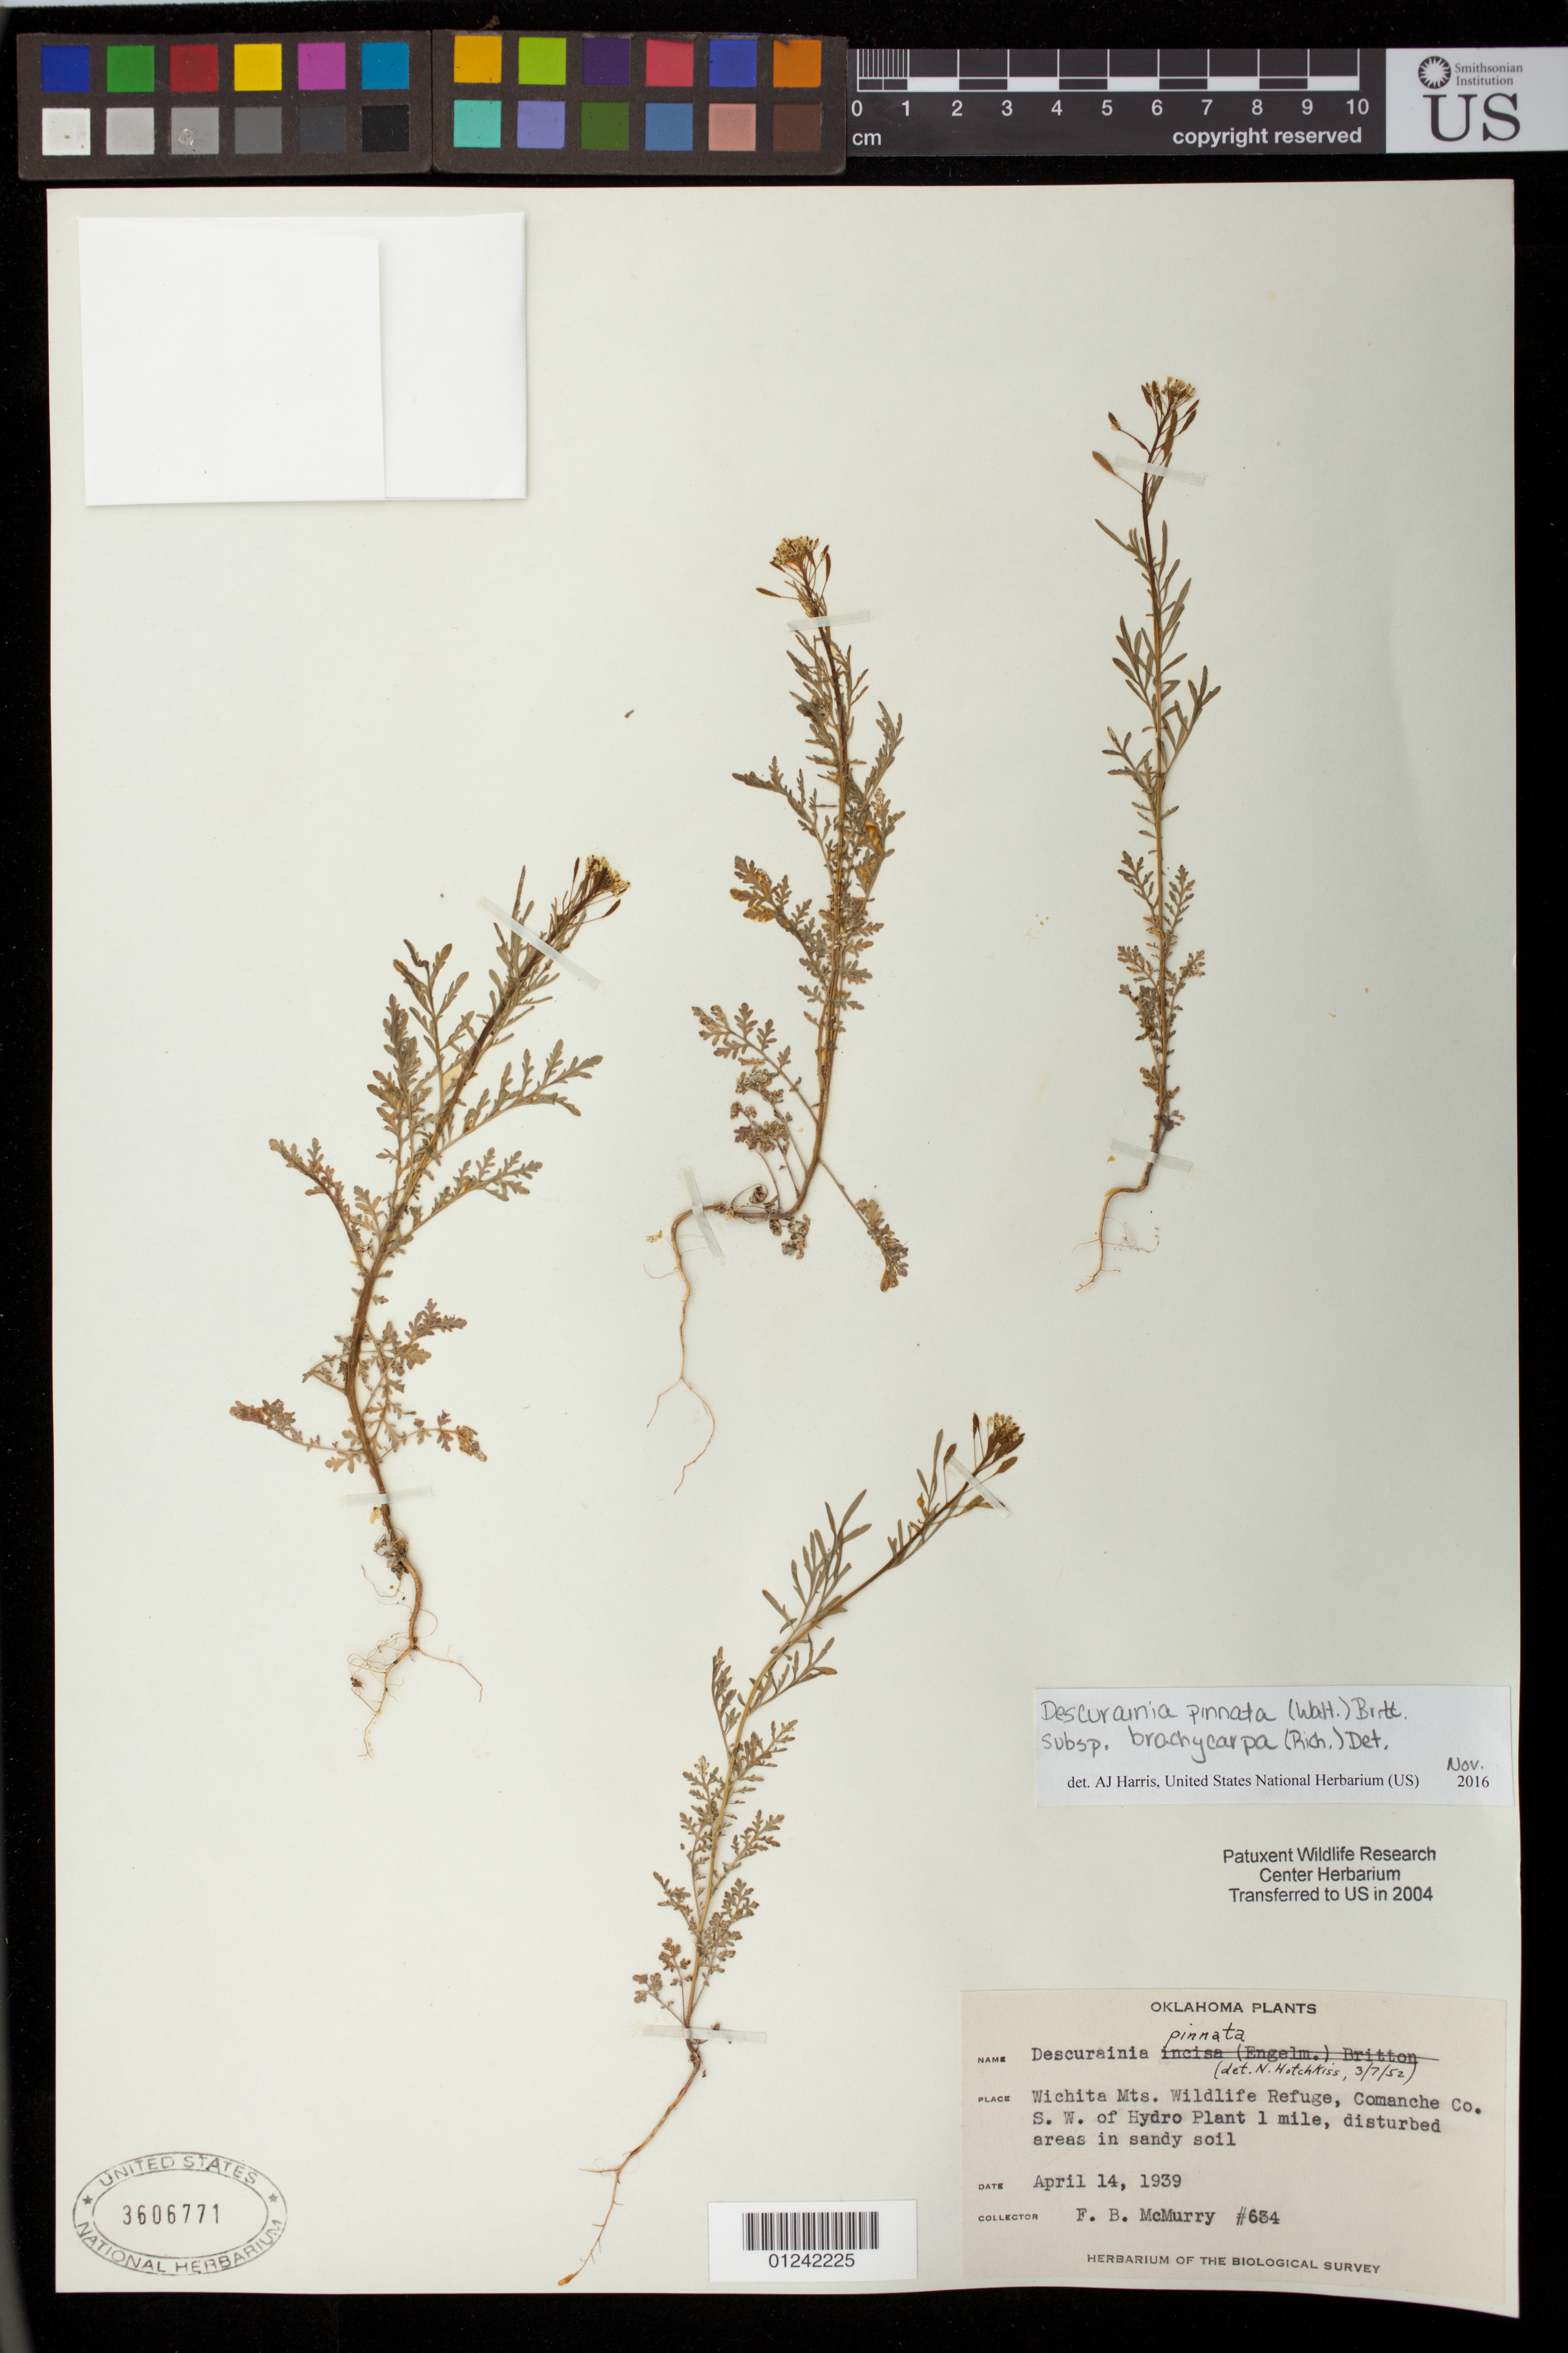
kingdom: Plantae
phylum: Tracheophyta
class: Magnoliopsida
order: Brassicales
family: Brassicaceae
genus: Descurainia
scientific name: Descurainia pinnata subsp. brachycarpa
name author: (Richardson) Detling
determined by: Harris, A. J., (UNITED STATES)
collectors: F. B. McMurry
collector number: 634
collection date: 1939-04-14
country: United States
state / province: Oklahoma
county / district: Comanche Co.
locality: Wichita Mountains Wildlife Refuge, S.W. of Hydro Plant 1 mile.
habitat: Disturbed area in sandy soil.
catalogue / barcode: US 3606771